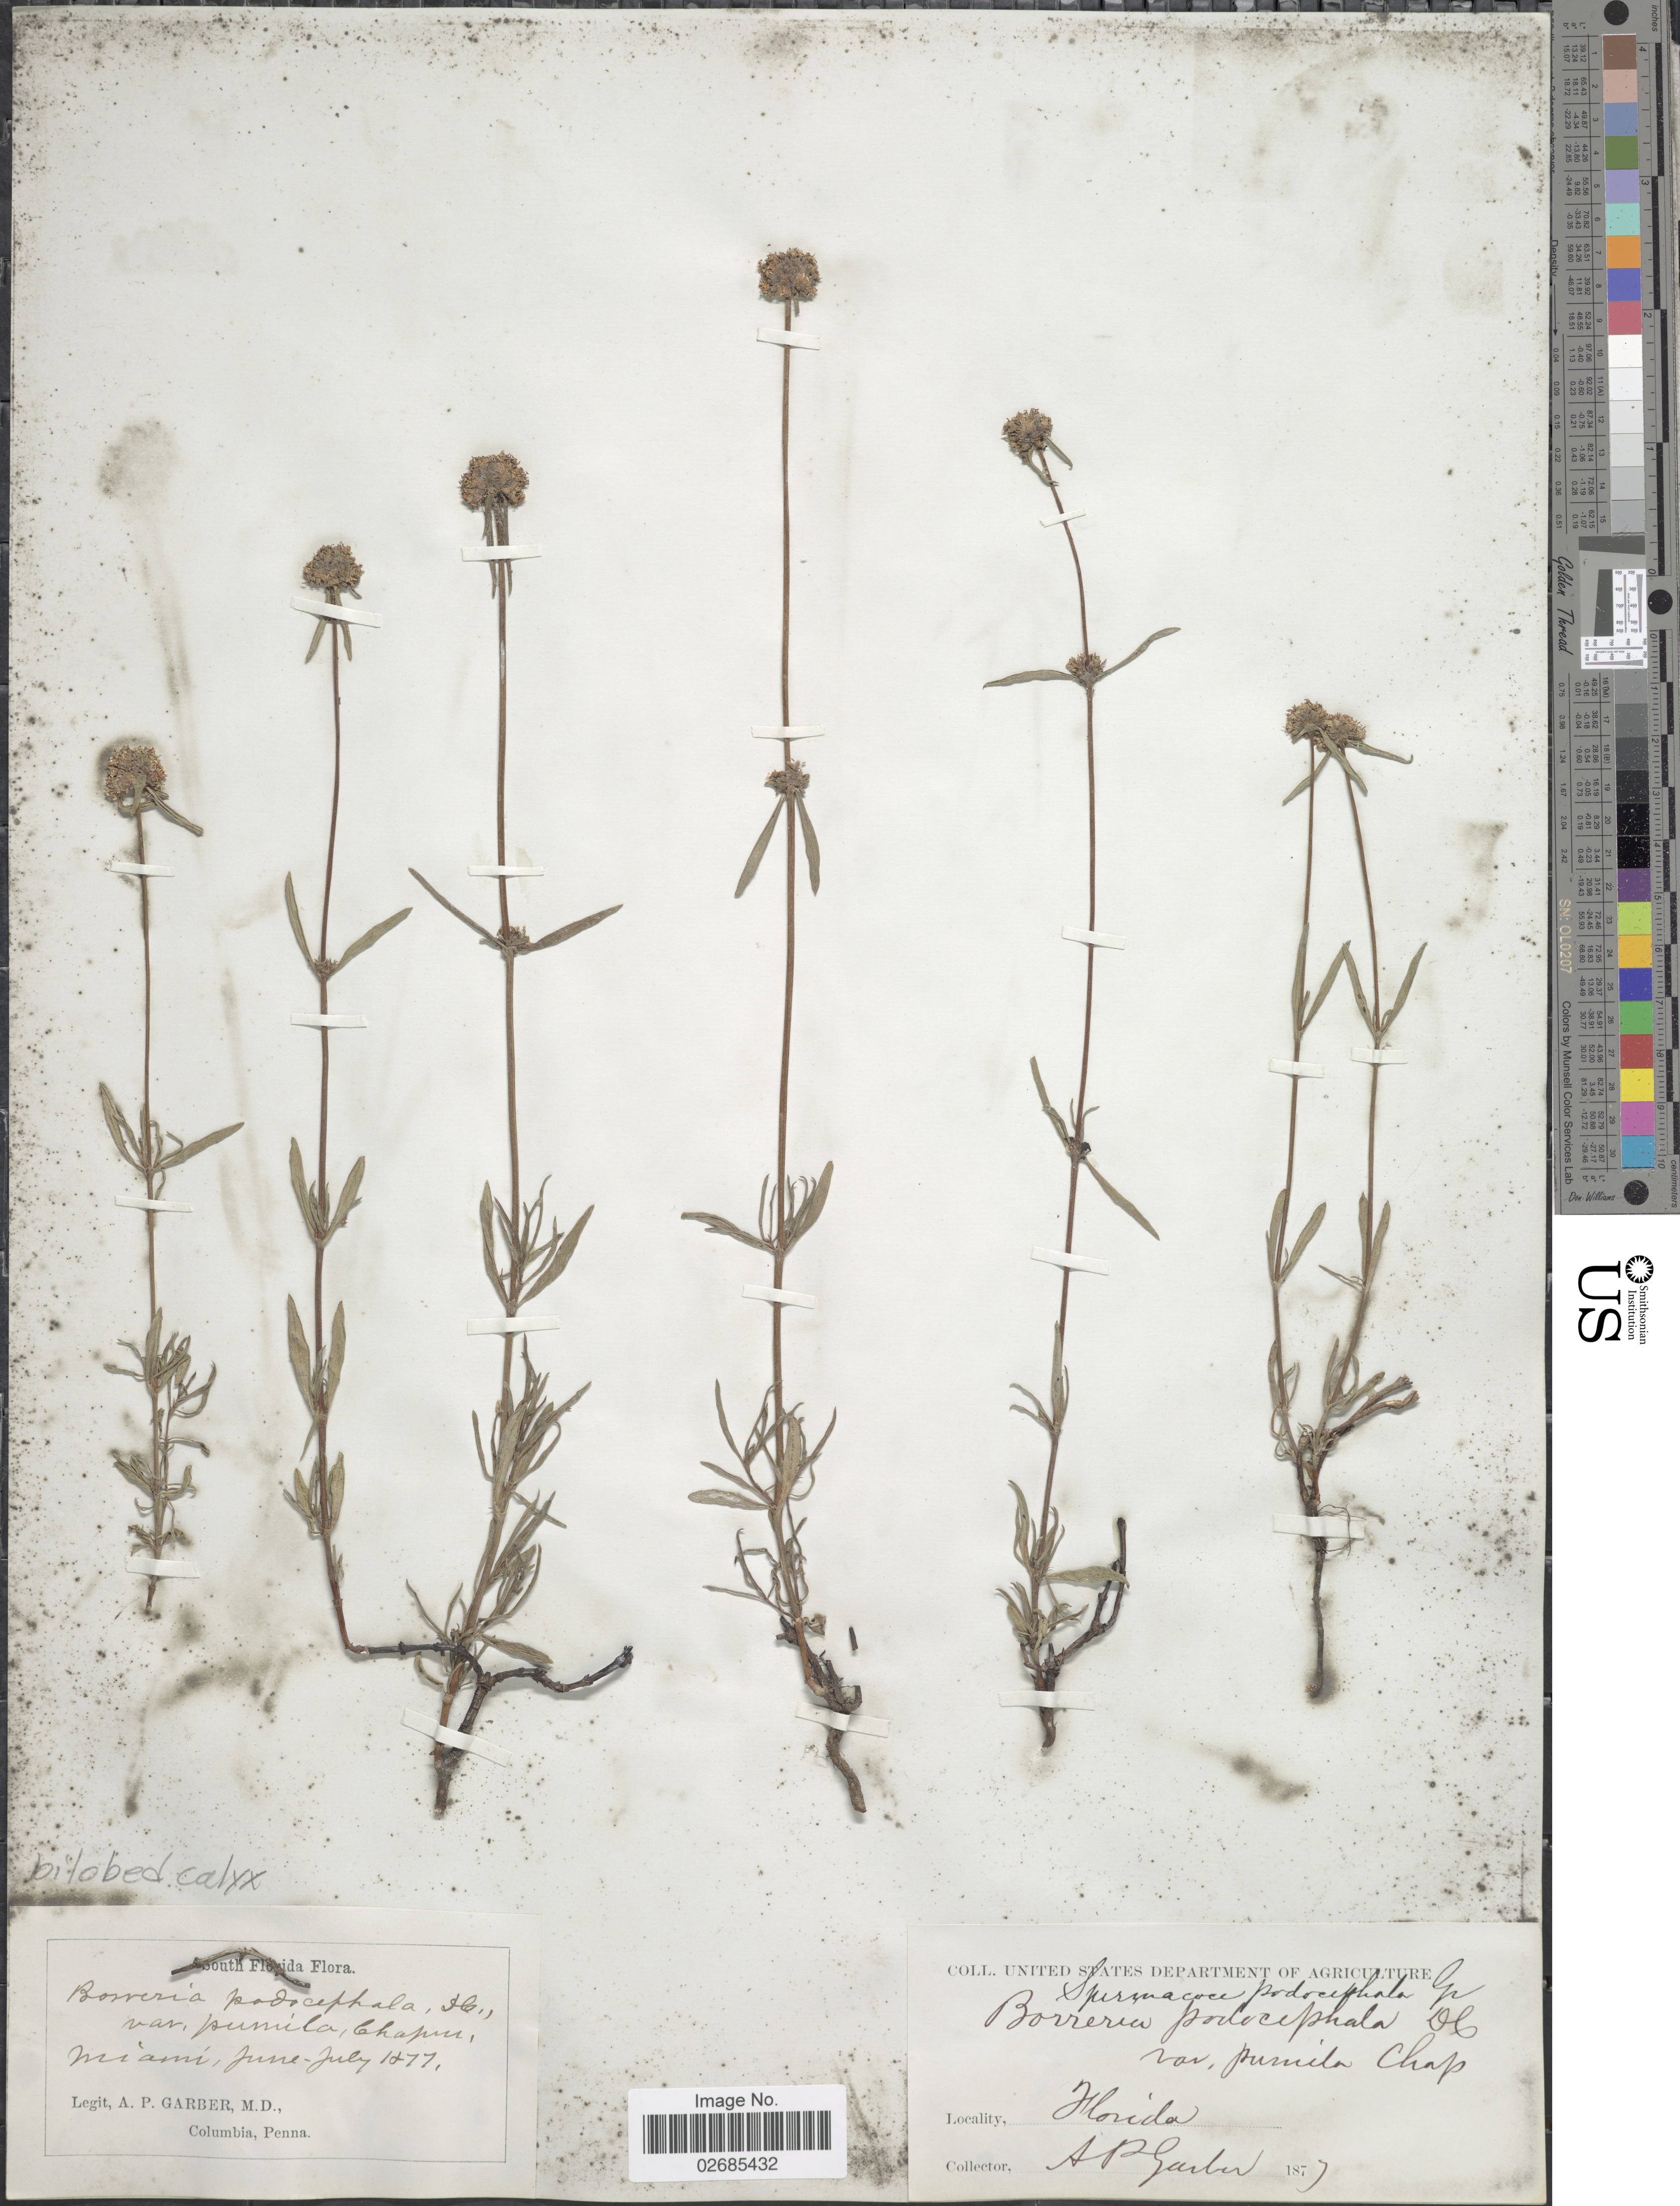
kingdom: Plantae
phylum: Tracheophyta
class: Magnoliopsida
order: Gentianales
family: Rubiaceae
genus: Borreria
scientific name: Borreria verticillata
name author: (L.) G. Mey.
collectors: A. P. Garber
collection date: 1877-06/1877-07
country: United States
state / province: Florida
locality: South Florida. Miami.